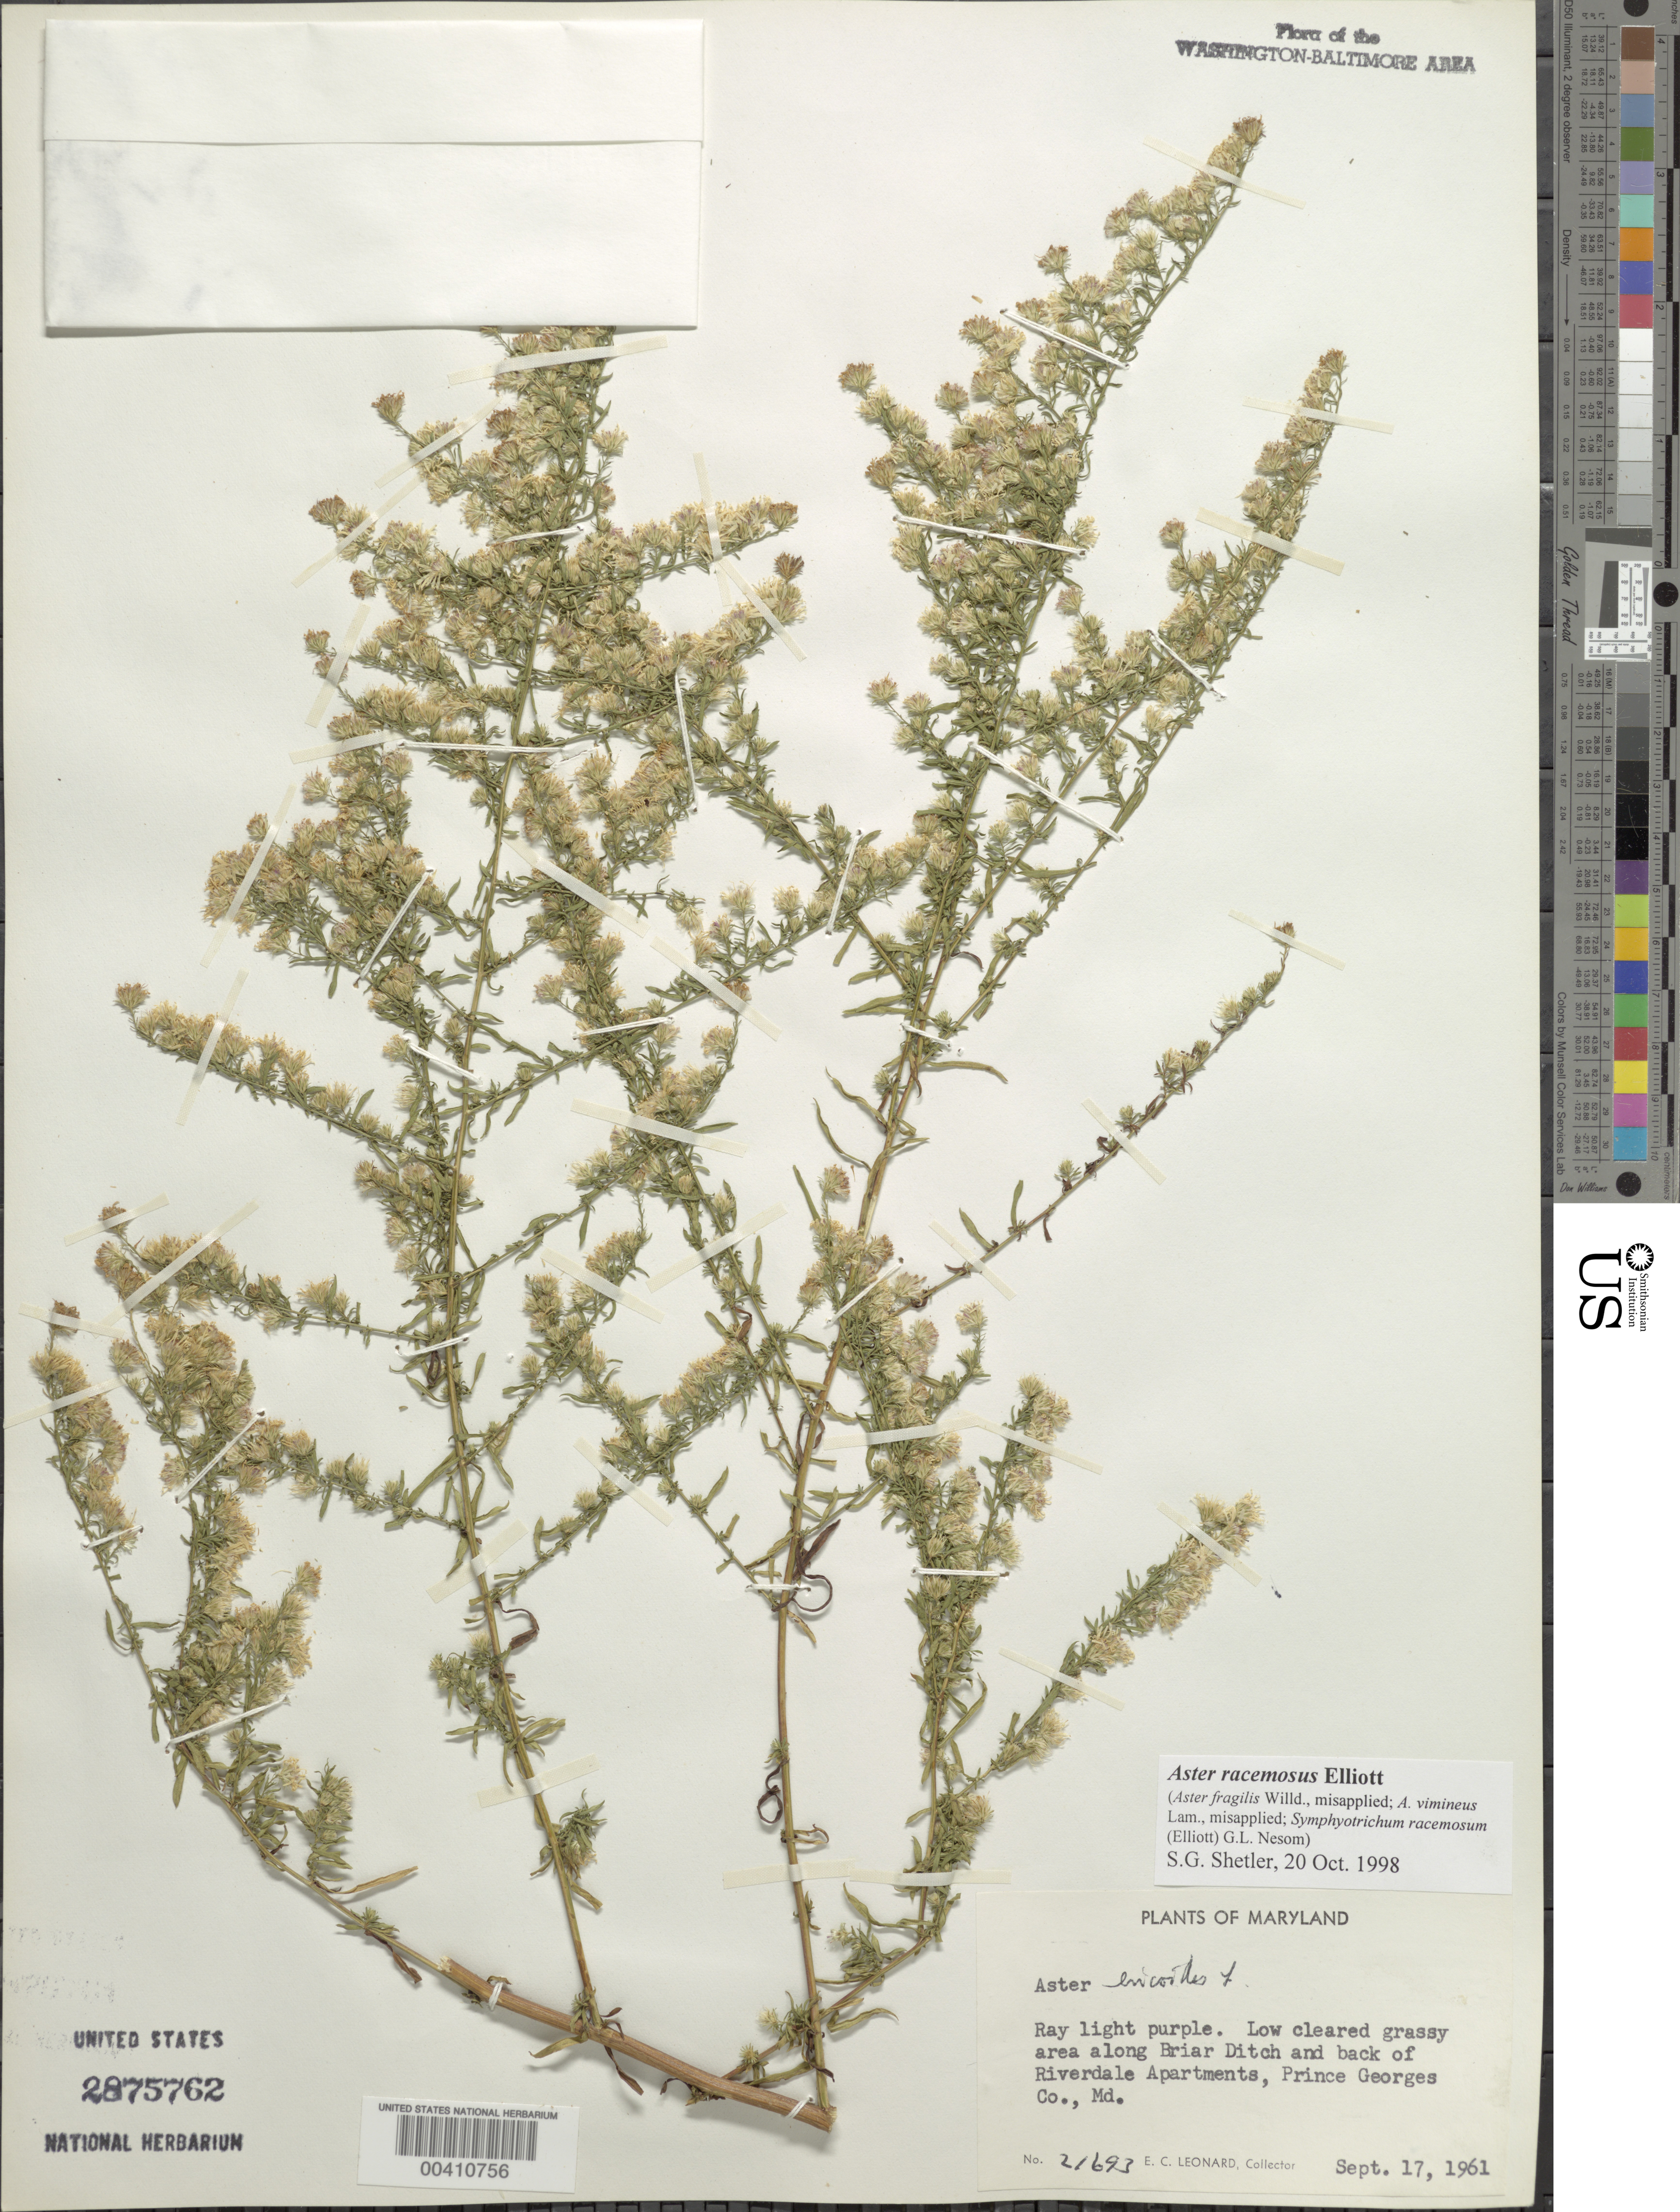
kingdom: Plantae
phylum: Tracheophyta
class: Magnoliopsida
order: Asterales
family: Asteraceae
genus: Symphyotrichum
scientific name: Symphyotrichum racemosum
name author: (Elliott) G.L. Nesom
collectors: E. C. Leonard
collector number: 21693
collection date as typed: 17 Sep 1961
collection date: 1961-09-17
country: United States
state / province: Maryland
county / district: Prince George's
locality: Briar Ditch, back of Riverdale Apartments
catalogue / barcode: US 2875762